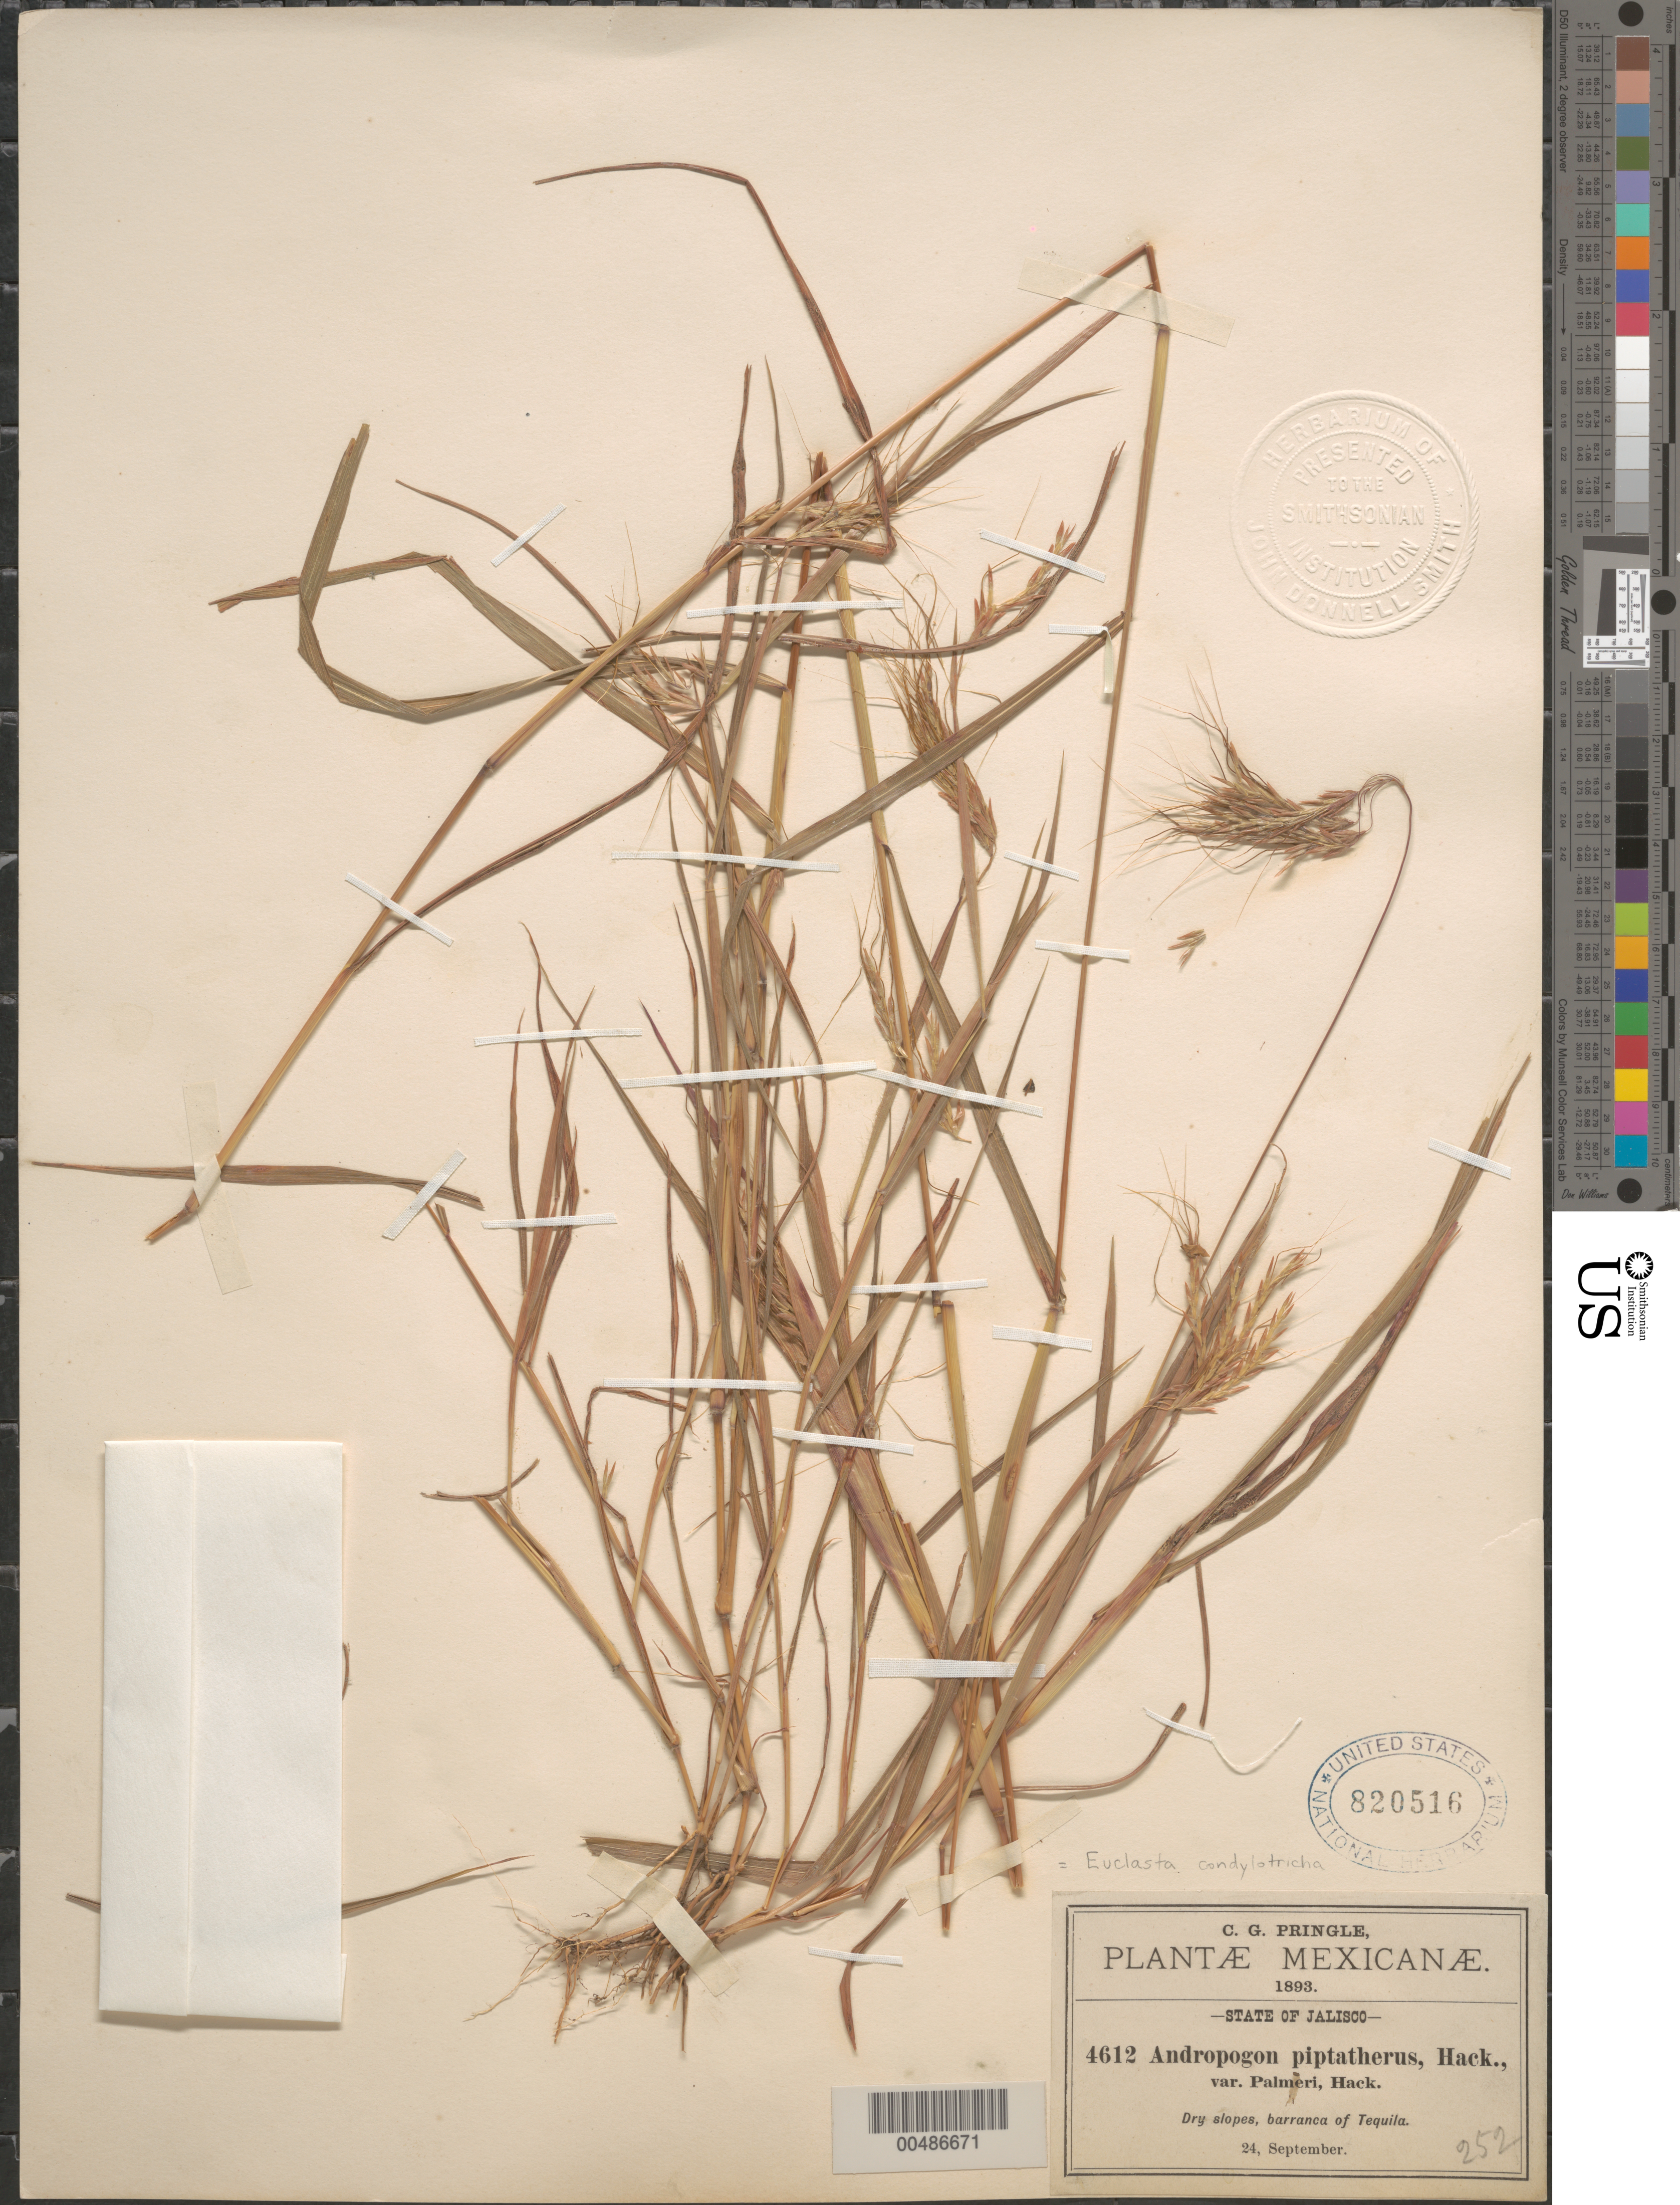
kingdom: Plantae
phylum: Tracheophyta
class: Liliopsida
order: Poales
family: Poaceae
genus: Euclasta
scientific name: Euclasta condylotricha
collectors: C. G. Pringle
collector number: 4612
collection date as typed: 24 Sep 1893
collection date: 1893-09-24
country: Mexico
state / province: Jalisco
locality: Barranca of Tequila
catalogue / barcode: US 820516